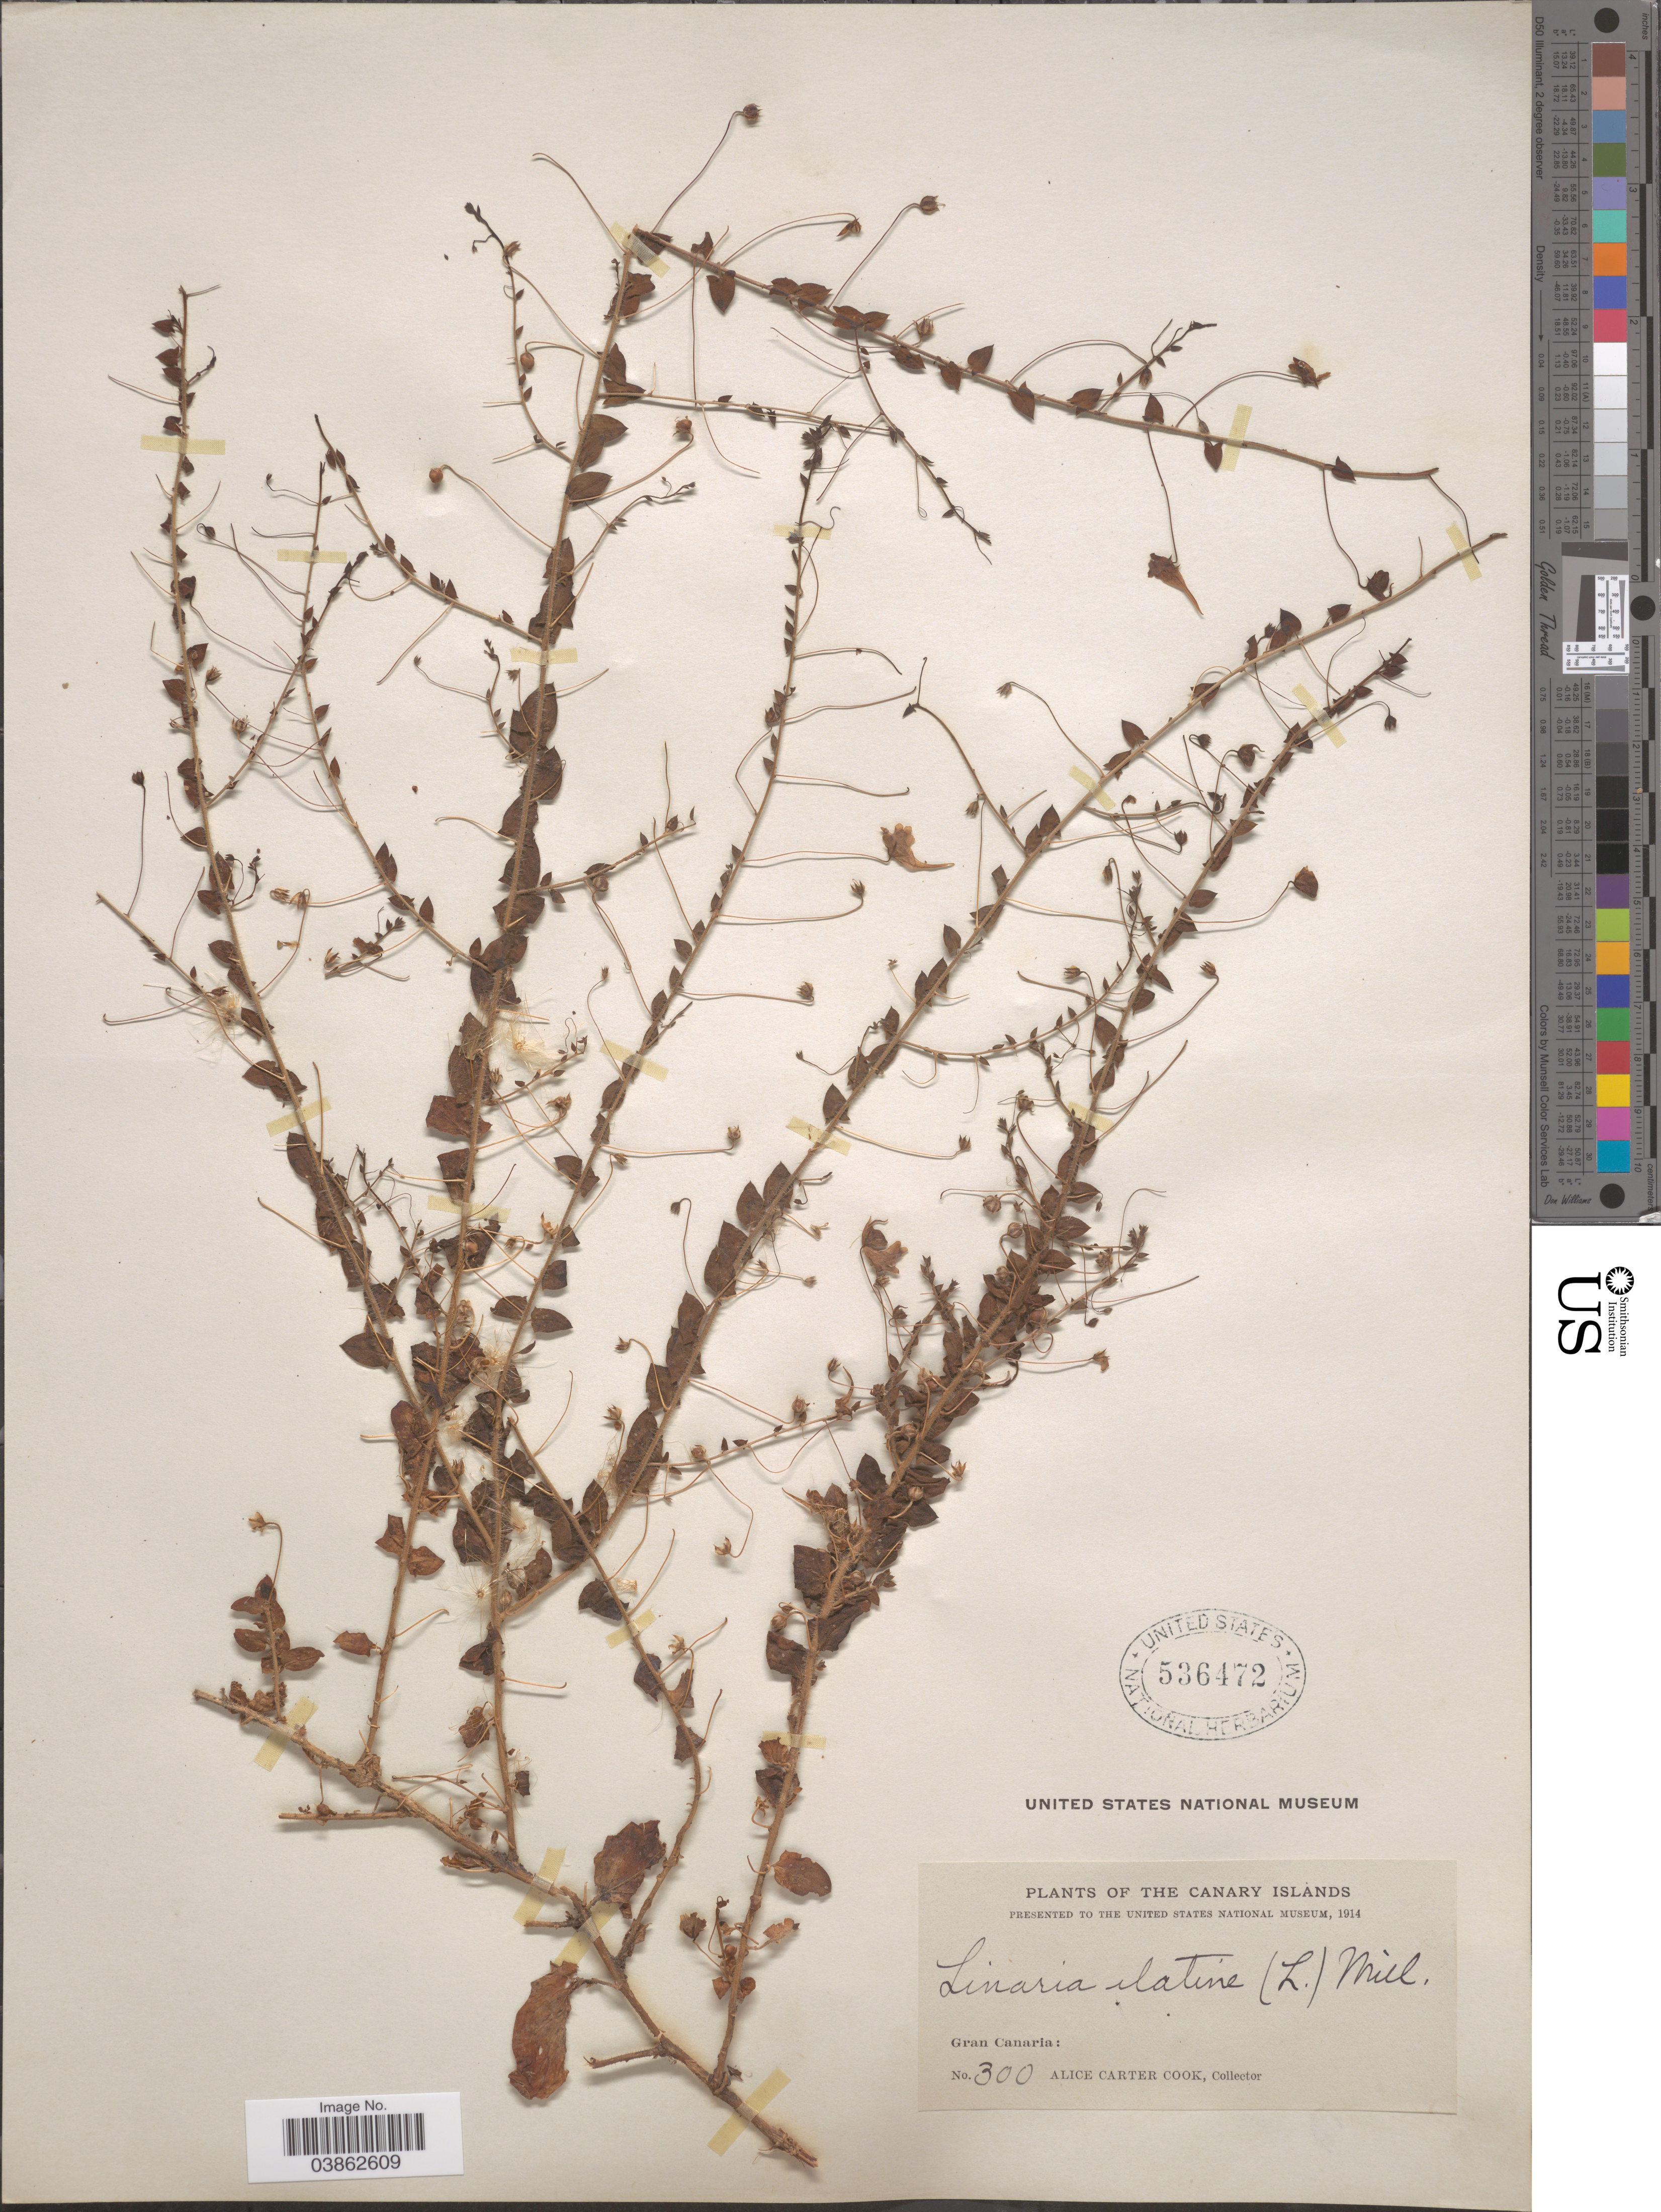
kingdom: Plantae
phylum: Tracheophyta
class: Magnoliopsida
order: Lamiales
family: Plantaginaceae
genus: Elatinoides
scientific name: Elatinoides elatine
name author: (L.) Wettst.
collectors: Alice C. Cook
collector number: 300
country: Spain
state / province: Canarias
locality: Canary Islands. Gran Canaria.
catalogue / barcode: US 536472